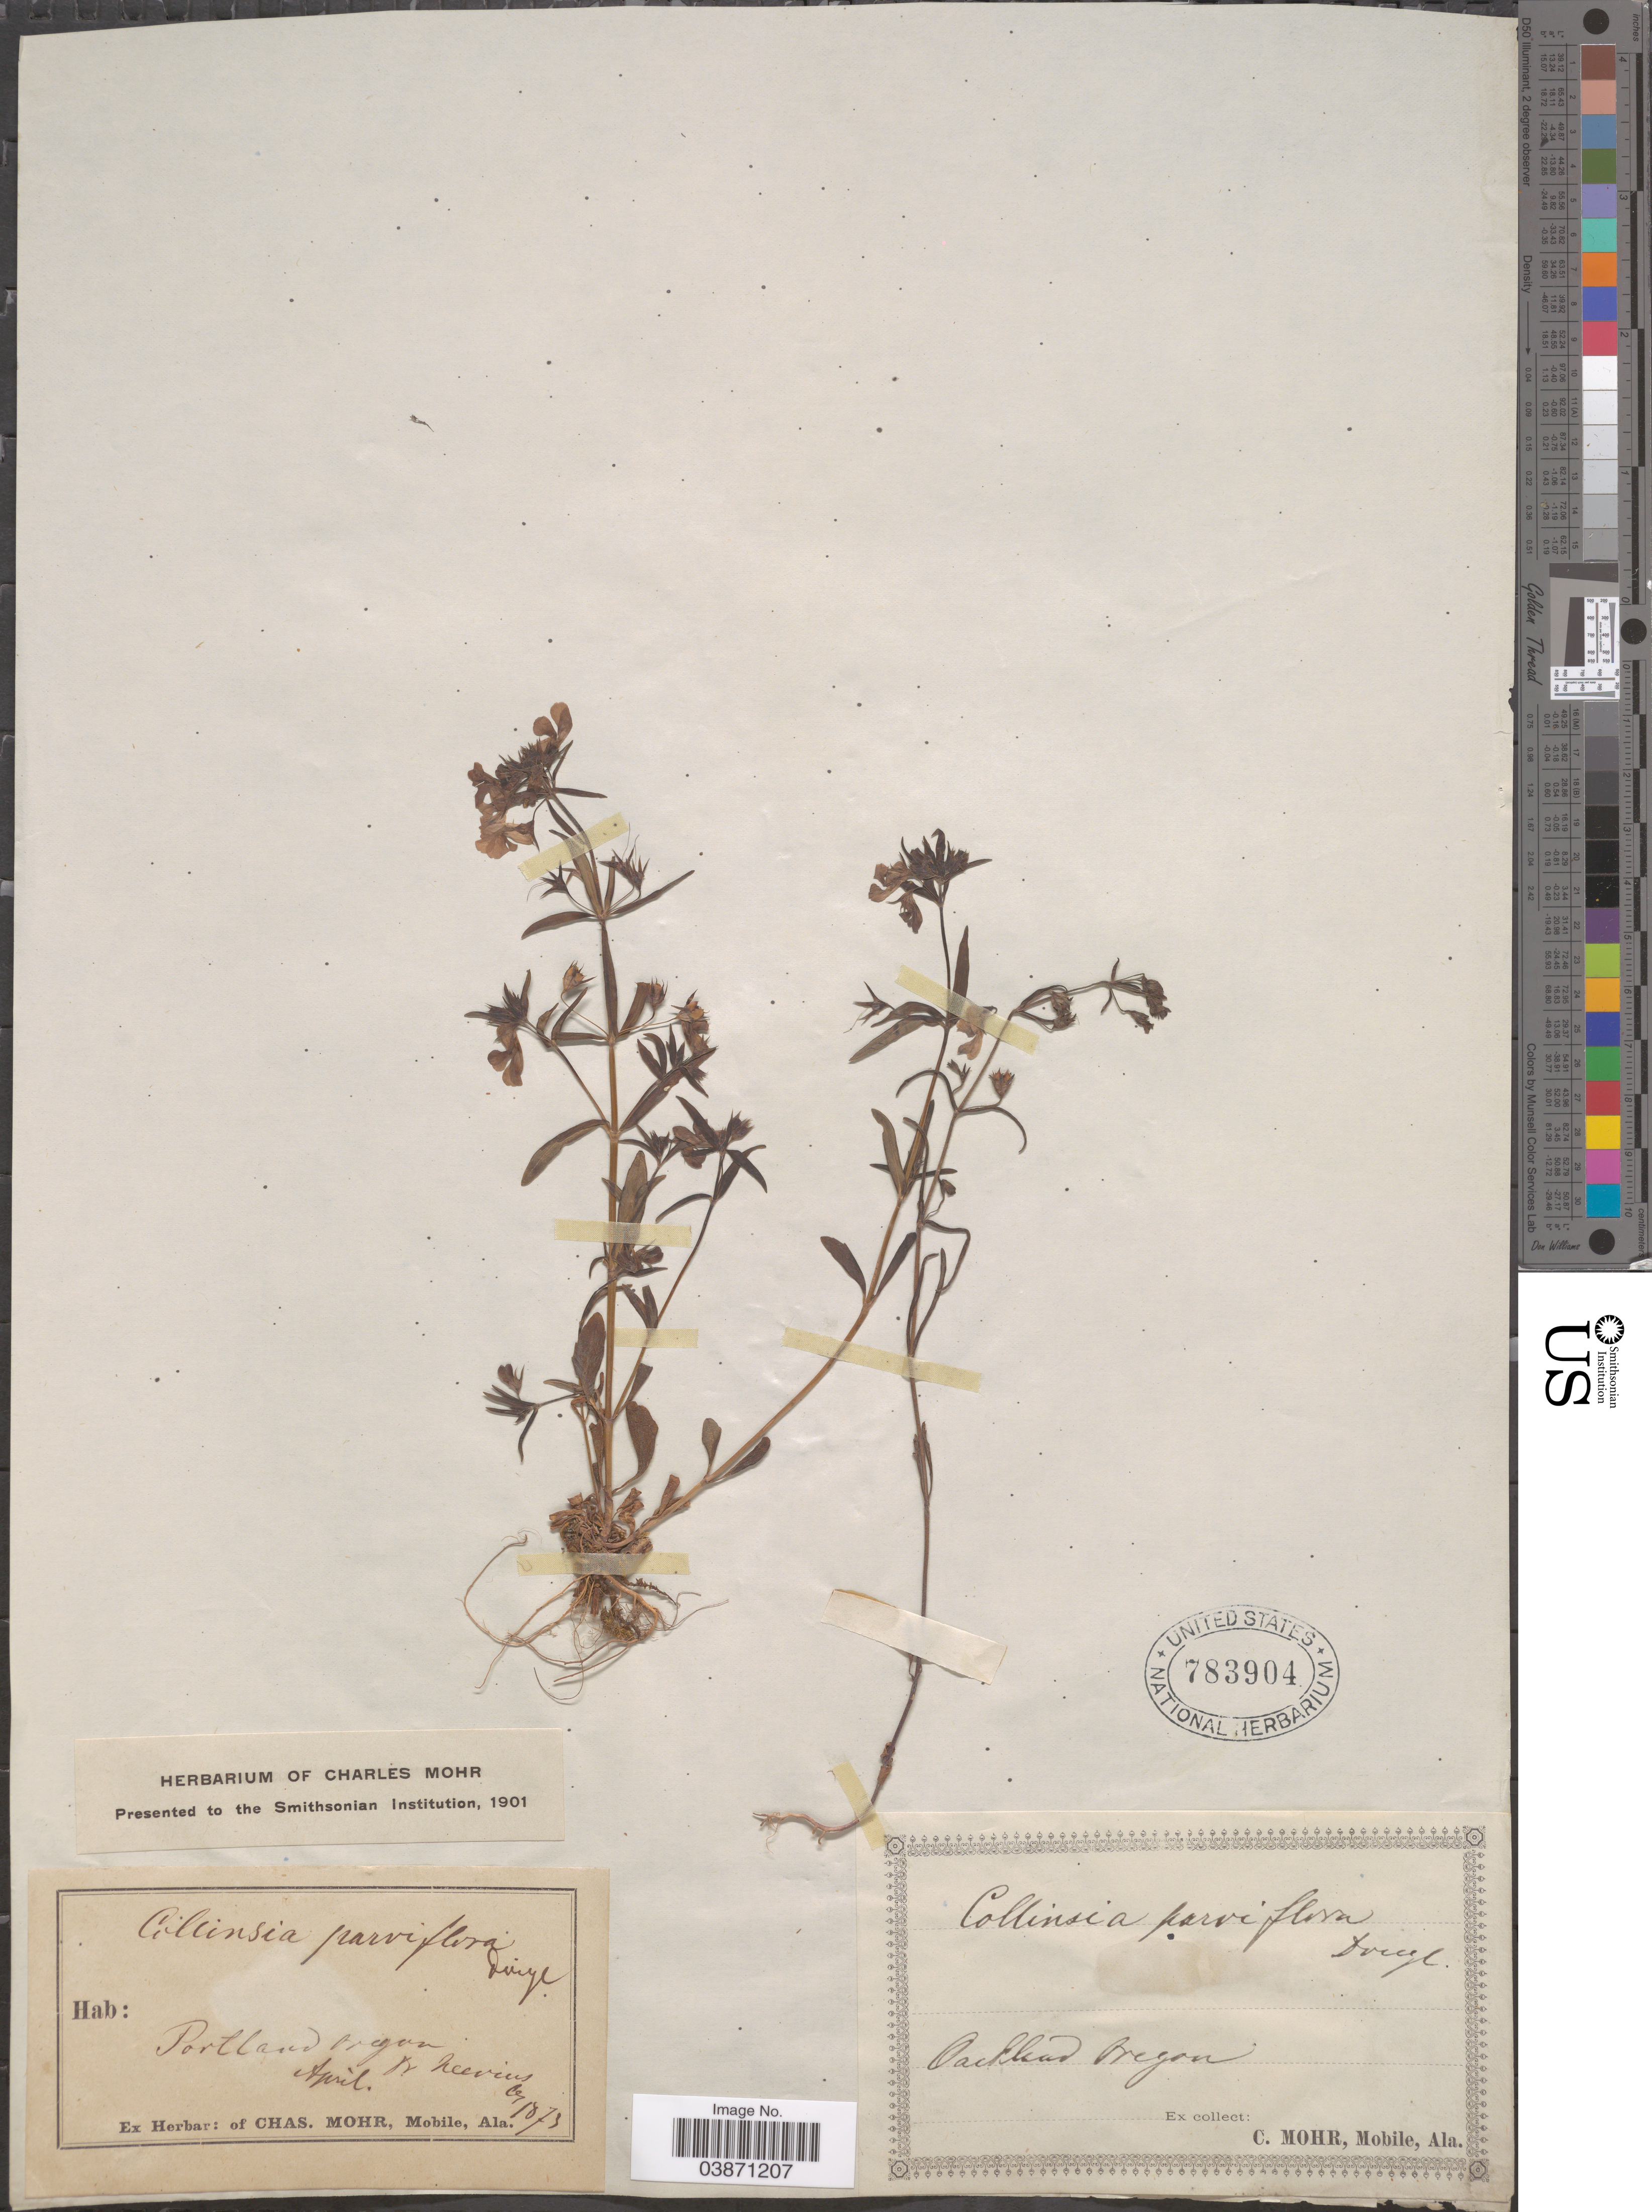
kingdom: Plantae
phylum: Tracheophyta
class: Magnoliopsida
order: Lamiales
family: Plantaginaceae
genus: Collinsia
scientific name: Collinsia parviflora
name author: Douglas ex Lindl.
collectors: Mohr, C. T. (herbarium)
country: United States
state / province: Oregon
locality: Portland. Oackland.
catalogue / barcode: US 783904